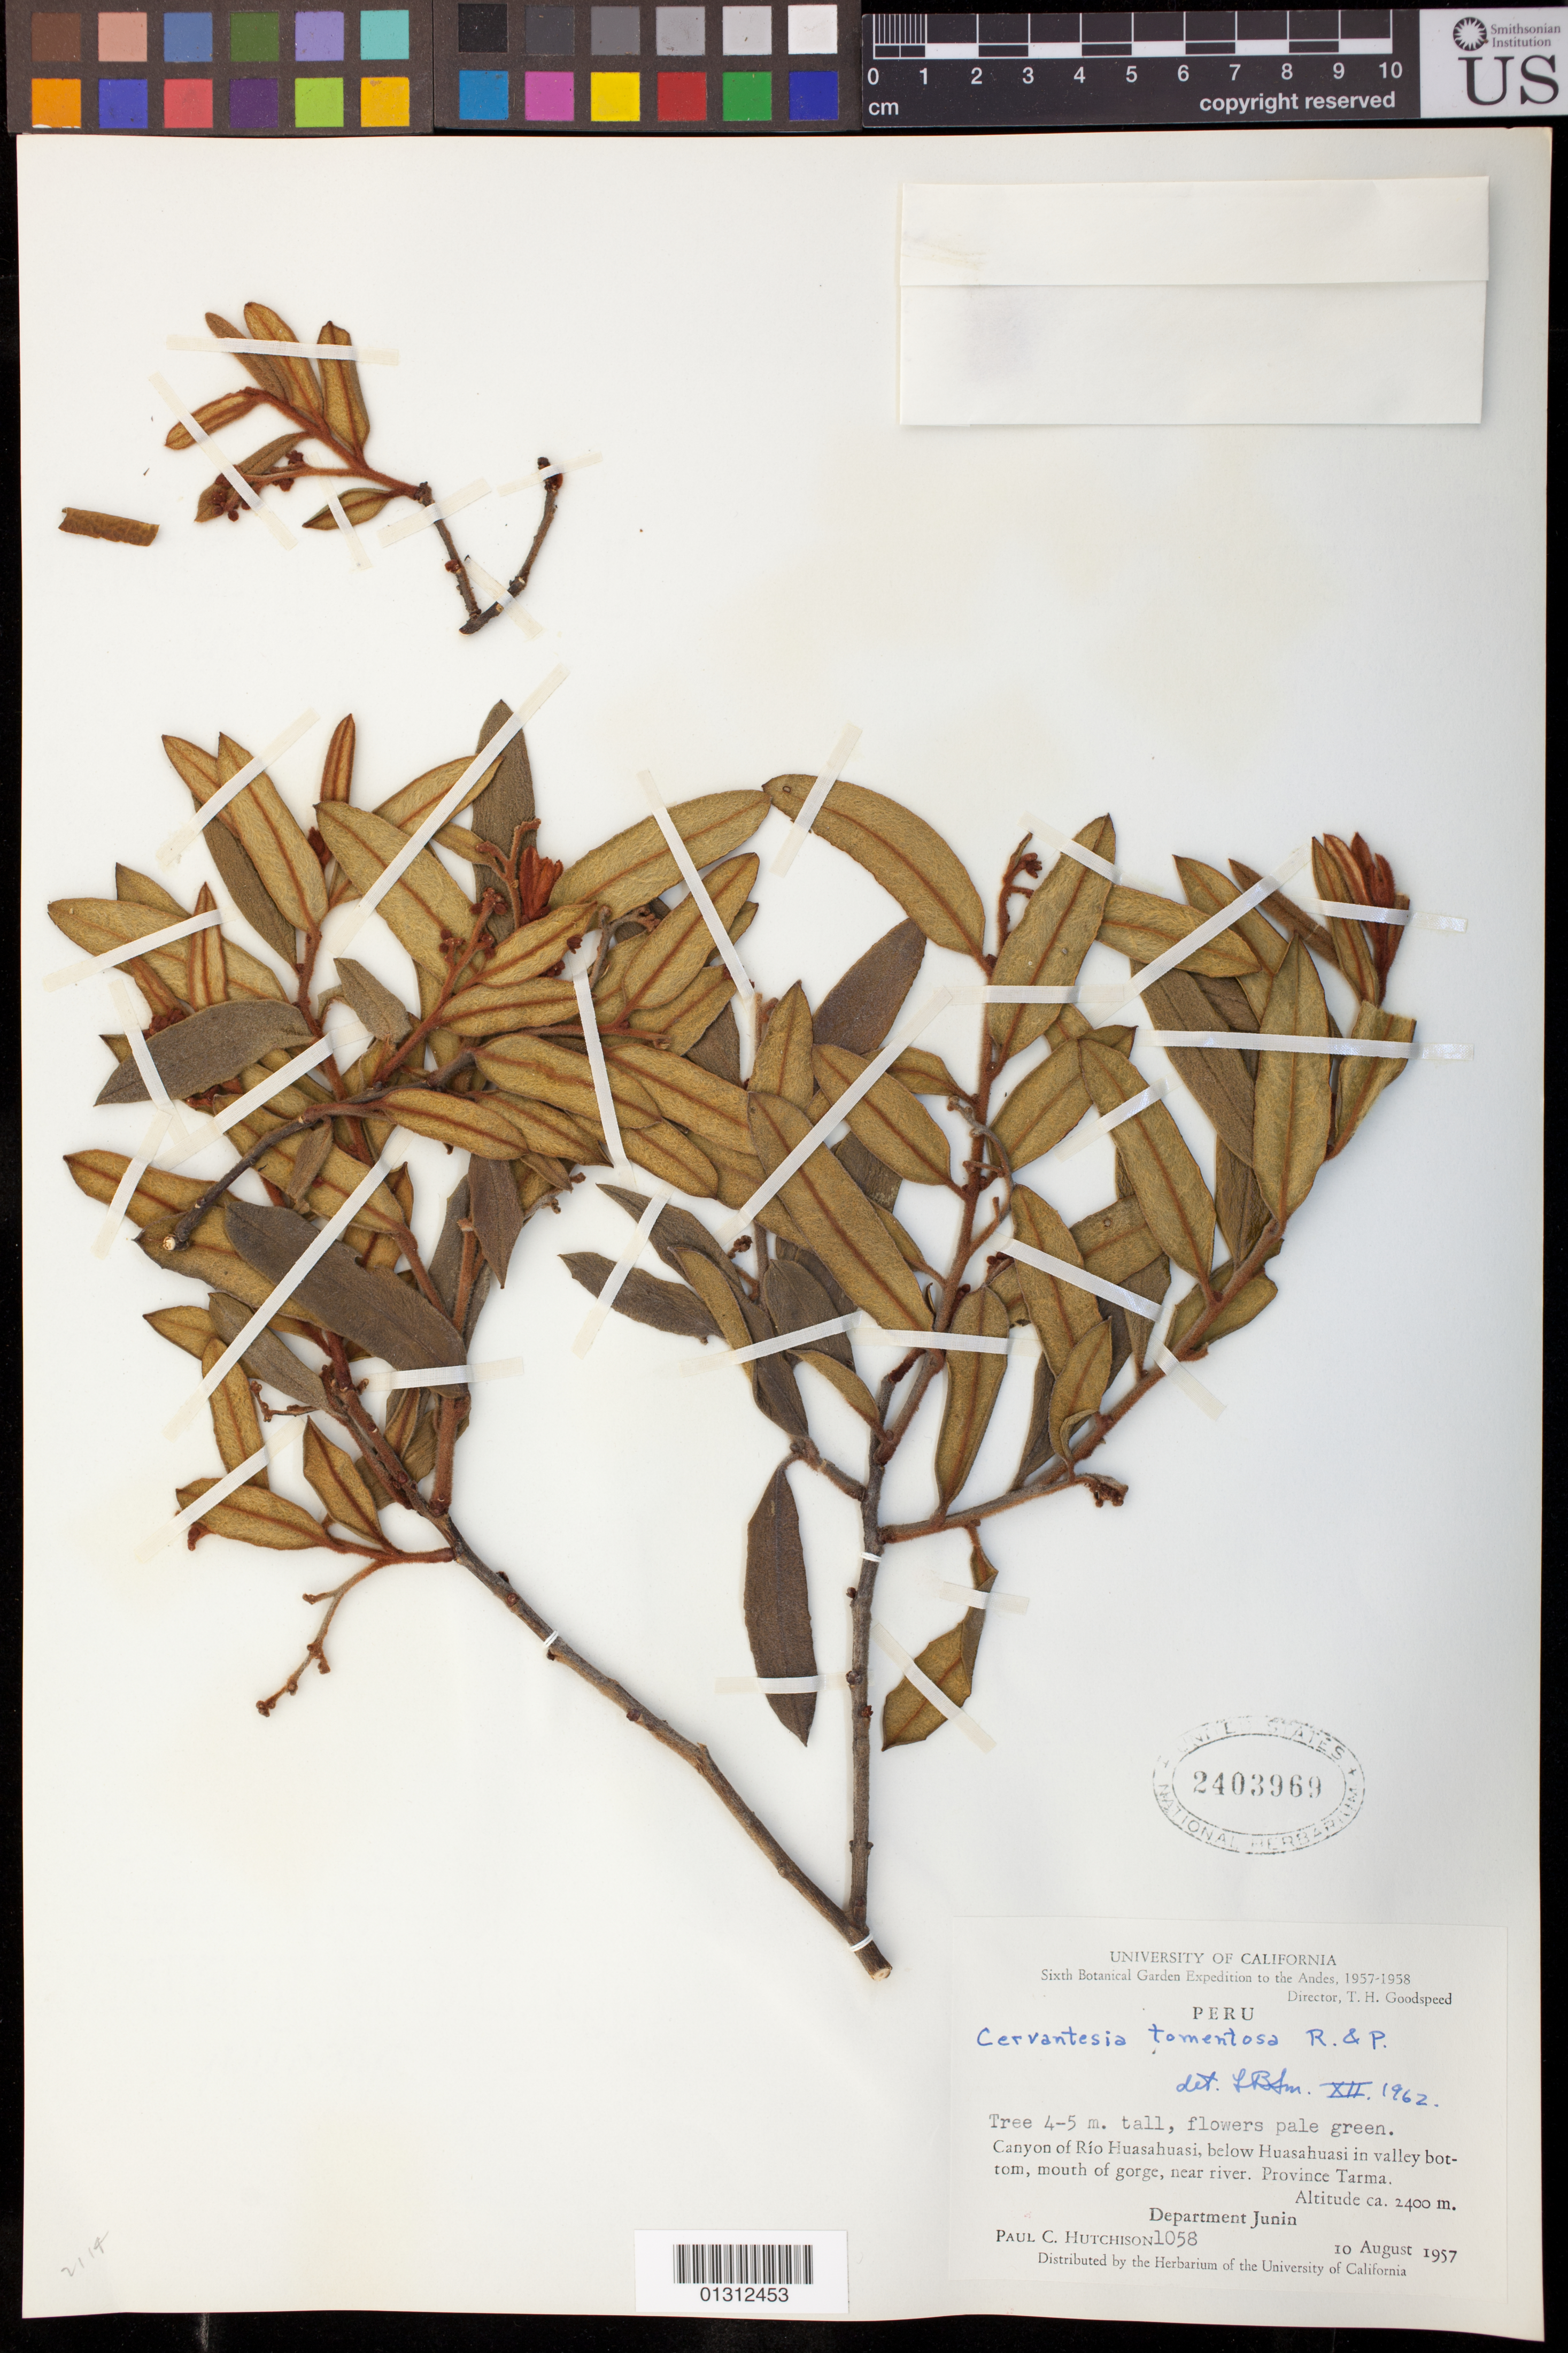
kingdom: Plantae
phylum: Tracheophyta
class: Magnoliopsida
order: Santalales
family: Cervantesiaceae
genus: Cervantesia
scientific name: Cervantesia tomentosa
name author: Ruiz & Pavón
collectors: P. C. Hutchison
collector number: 1058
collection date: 1957-08-10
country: Peru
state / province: Junín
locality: Canyon of Rio Huasahuasi, below Huasahuasi in valley bottom, mouth of gorge, near river. Province Tarma.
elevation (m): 2400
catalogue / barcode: US 2403969